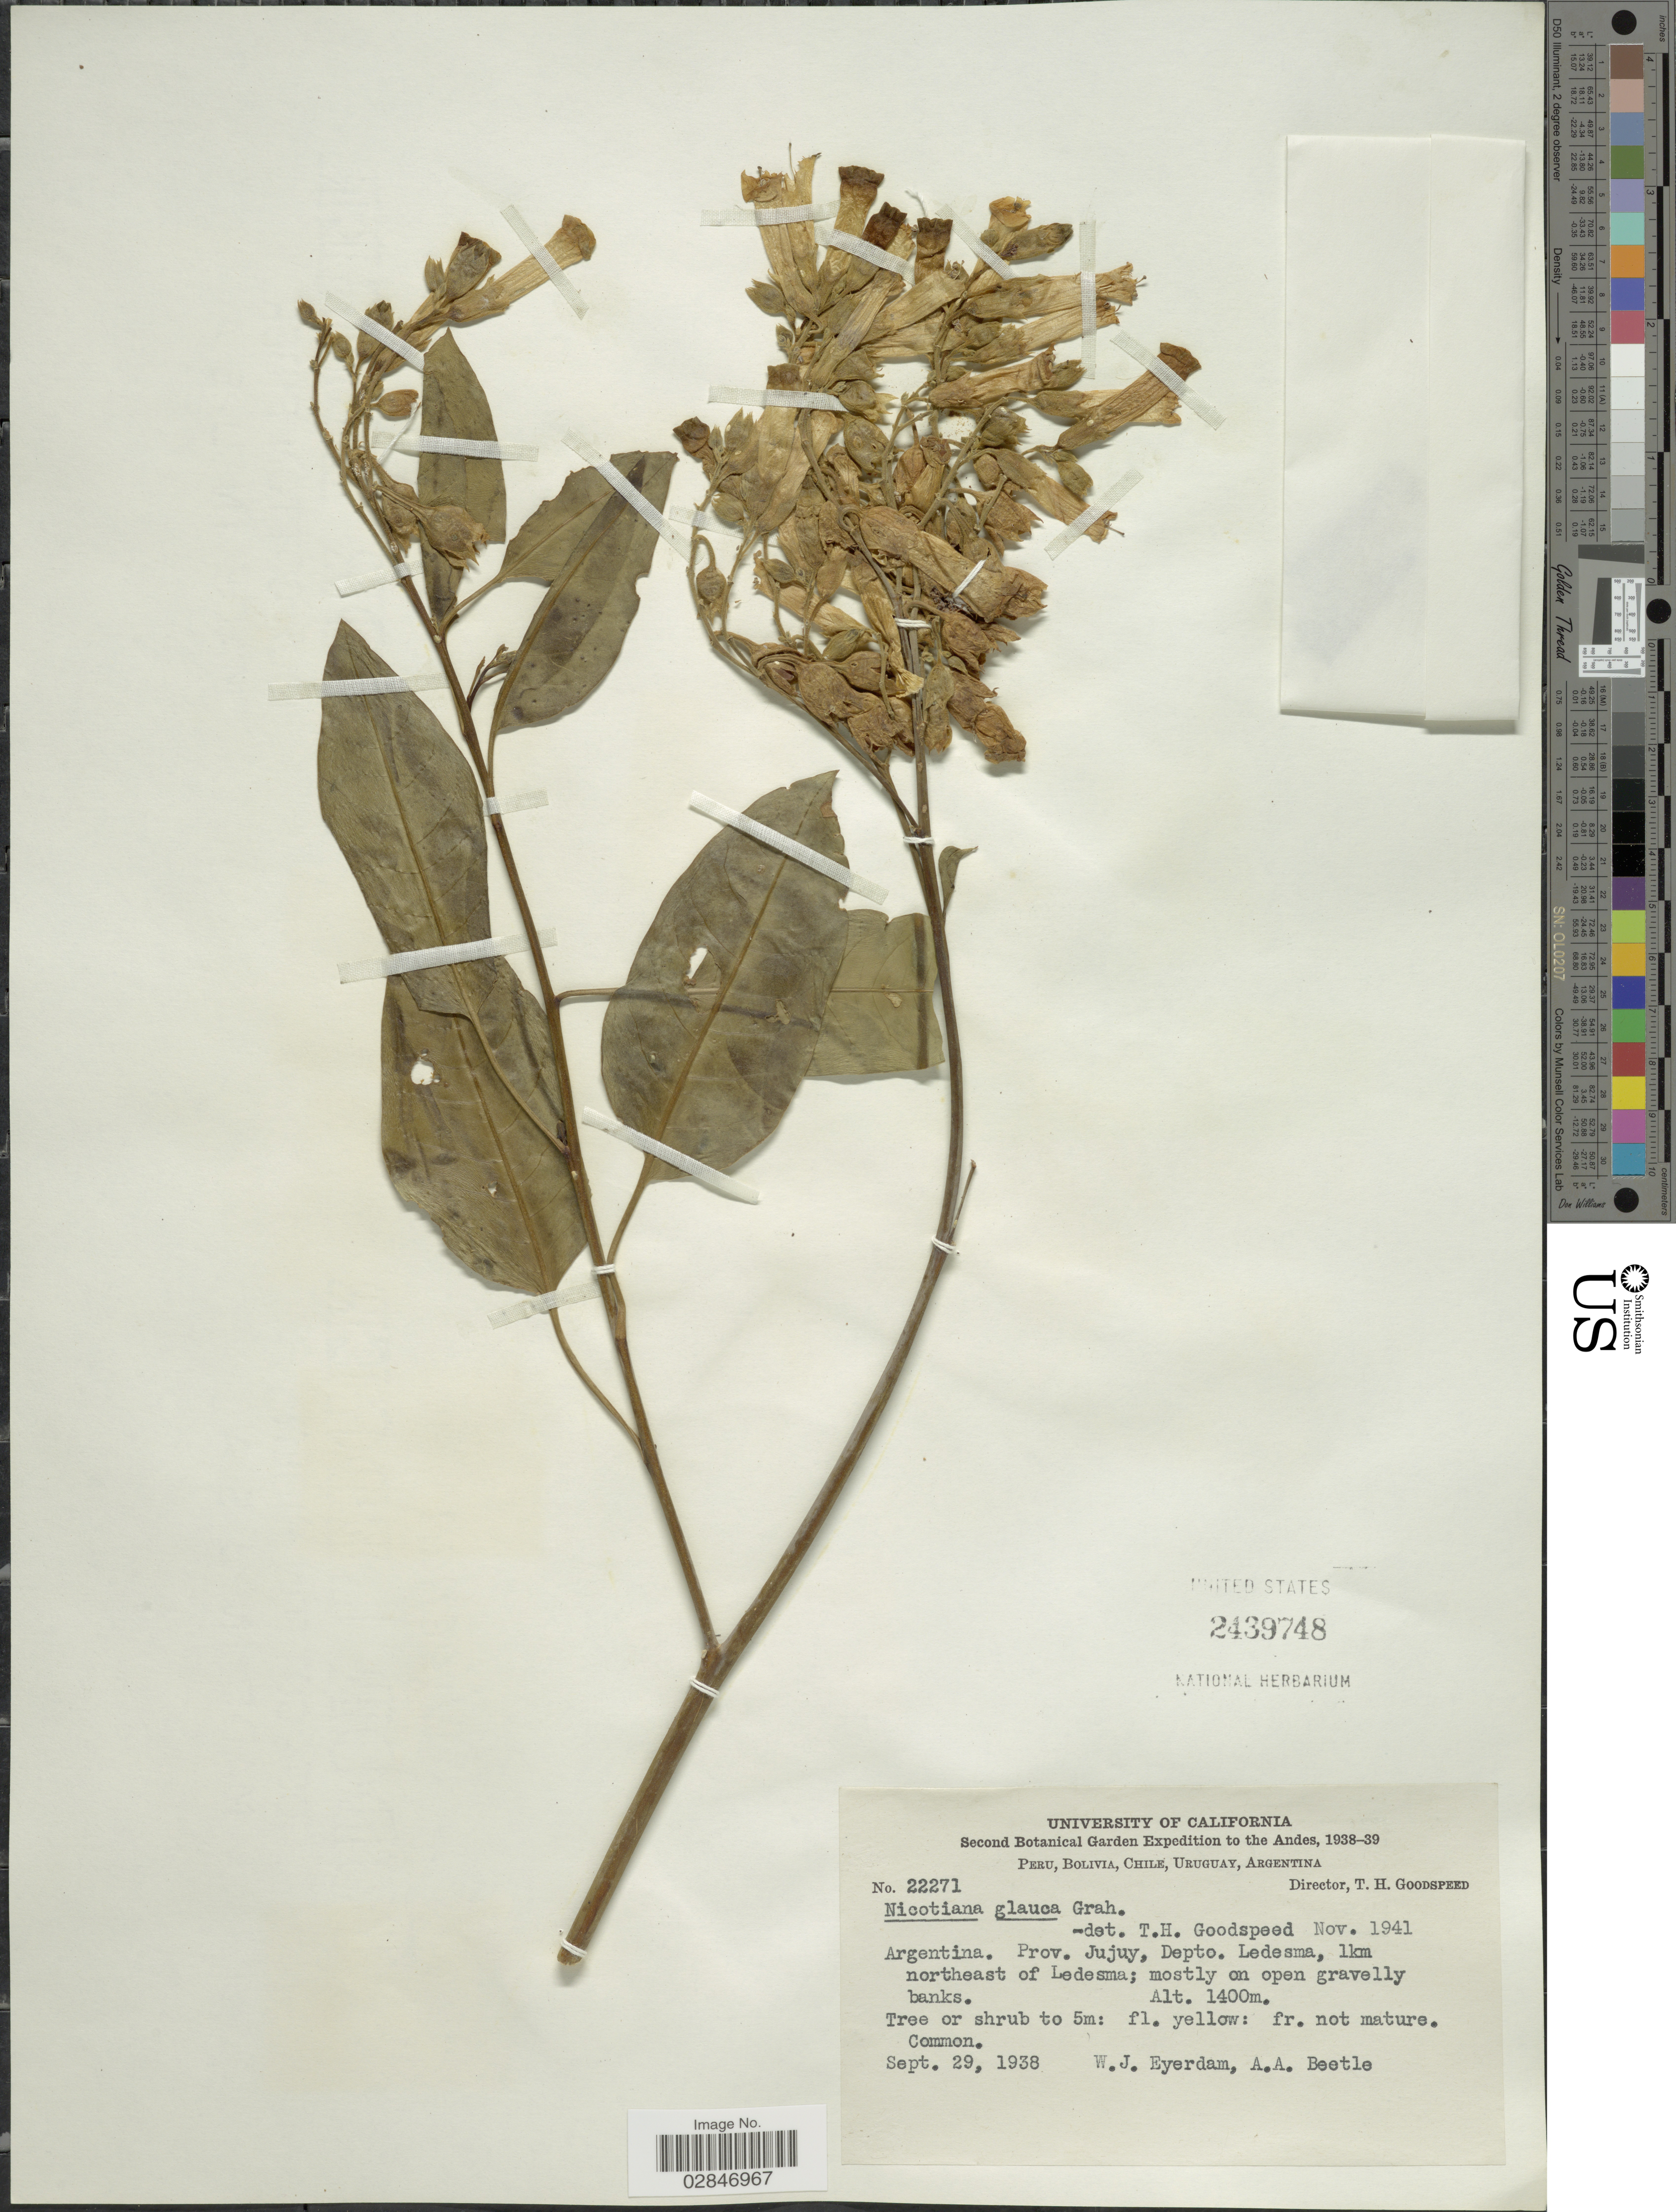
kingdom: Plantae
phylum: Tracheophyta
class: Magnoliopsida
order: Solanales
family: Solanaceae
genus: Nicotiana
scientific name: Nicotiana glauca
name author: Graham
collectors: W. J. Eyerdam & A. A. Beetle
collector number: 22271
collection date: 1938-09-29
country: Argentina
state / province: Jujuy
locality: The Andes, Dept. Ledesma, 1km northeast of Ledesma.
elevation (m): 1400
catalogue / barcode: US 2439748